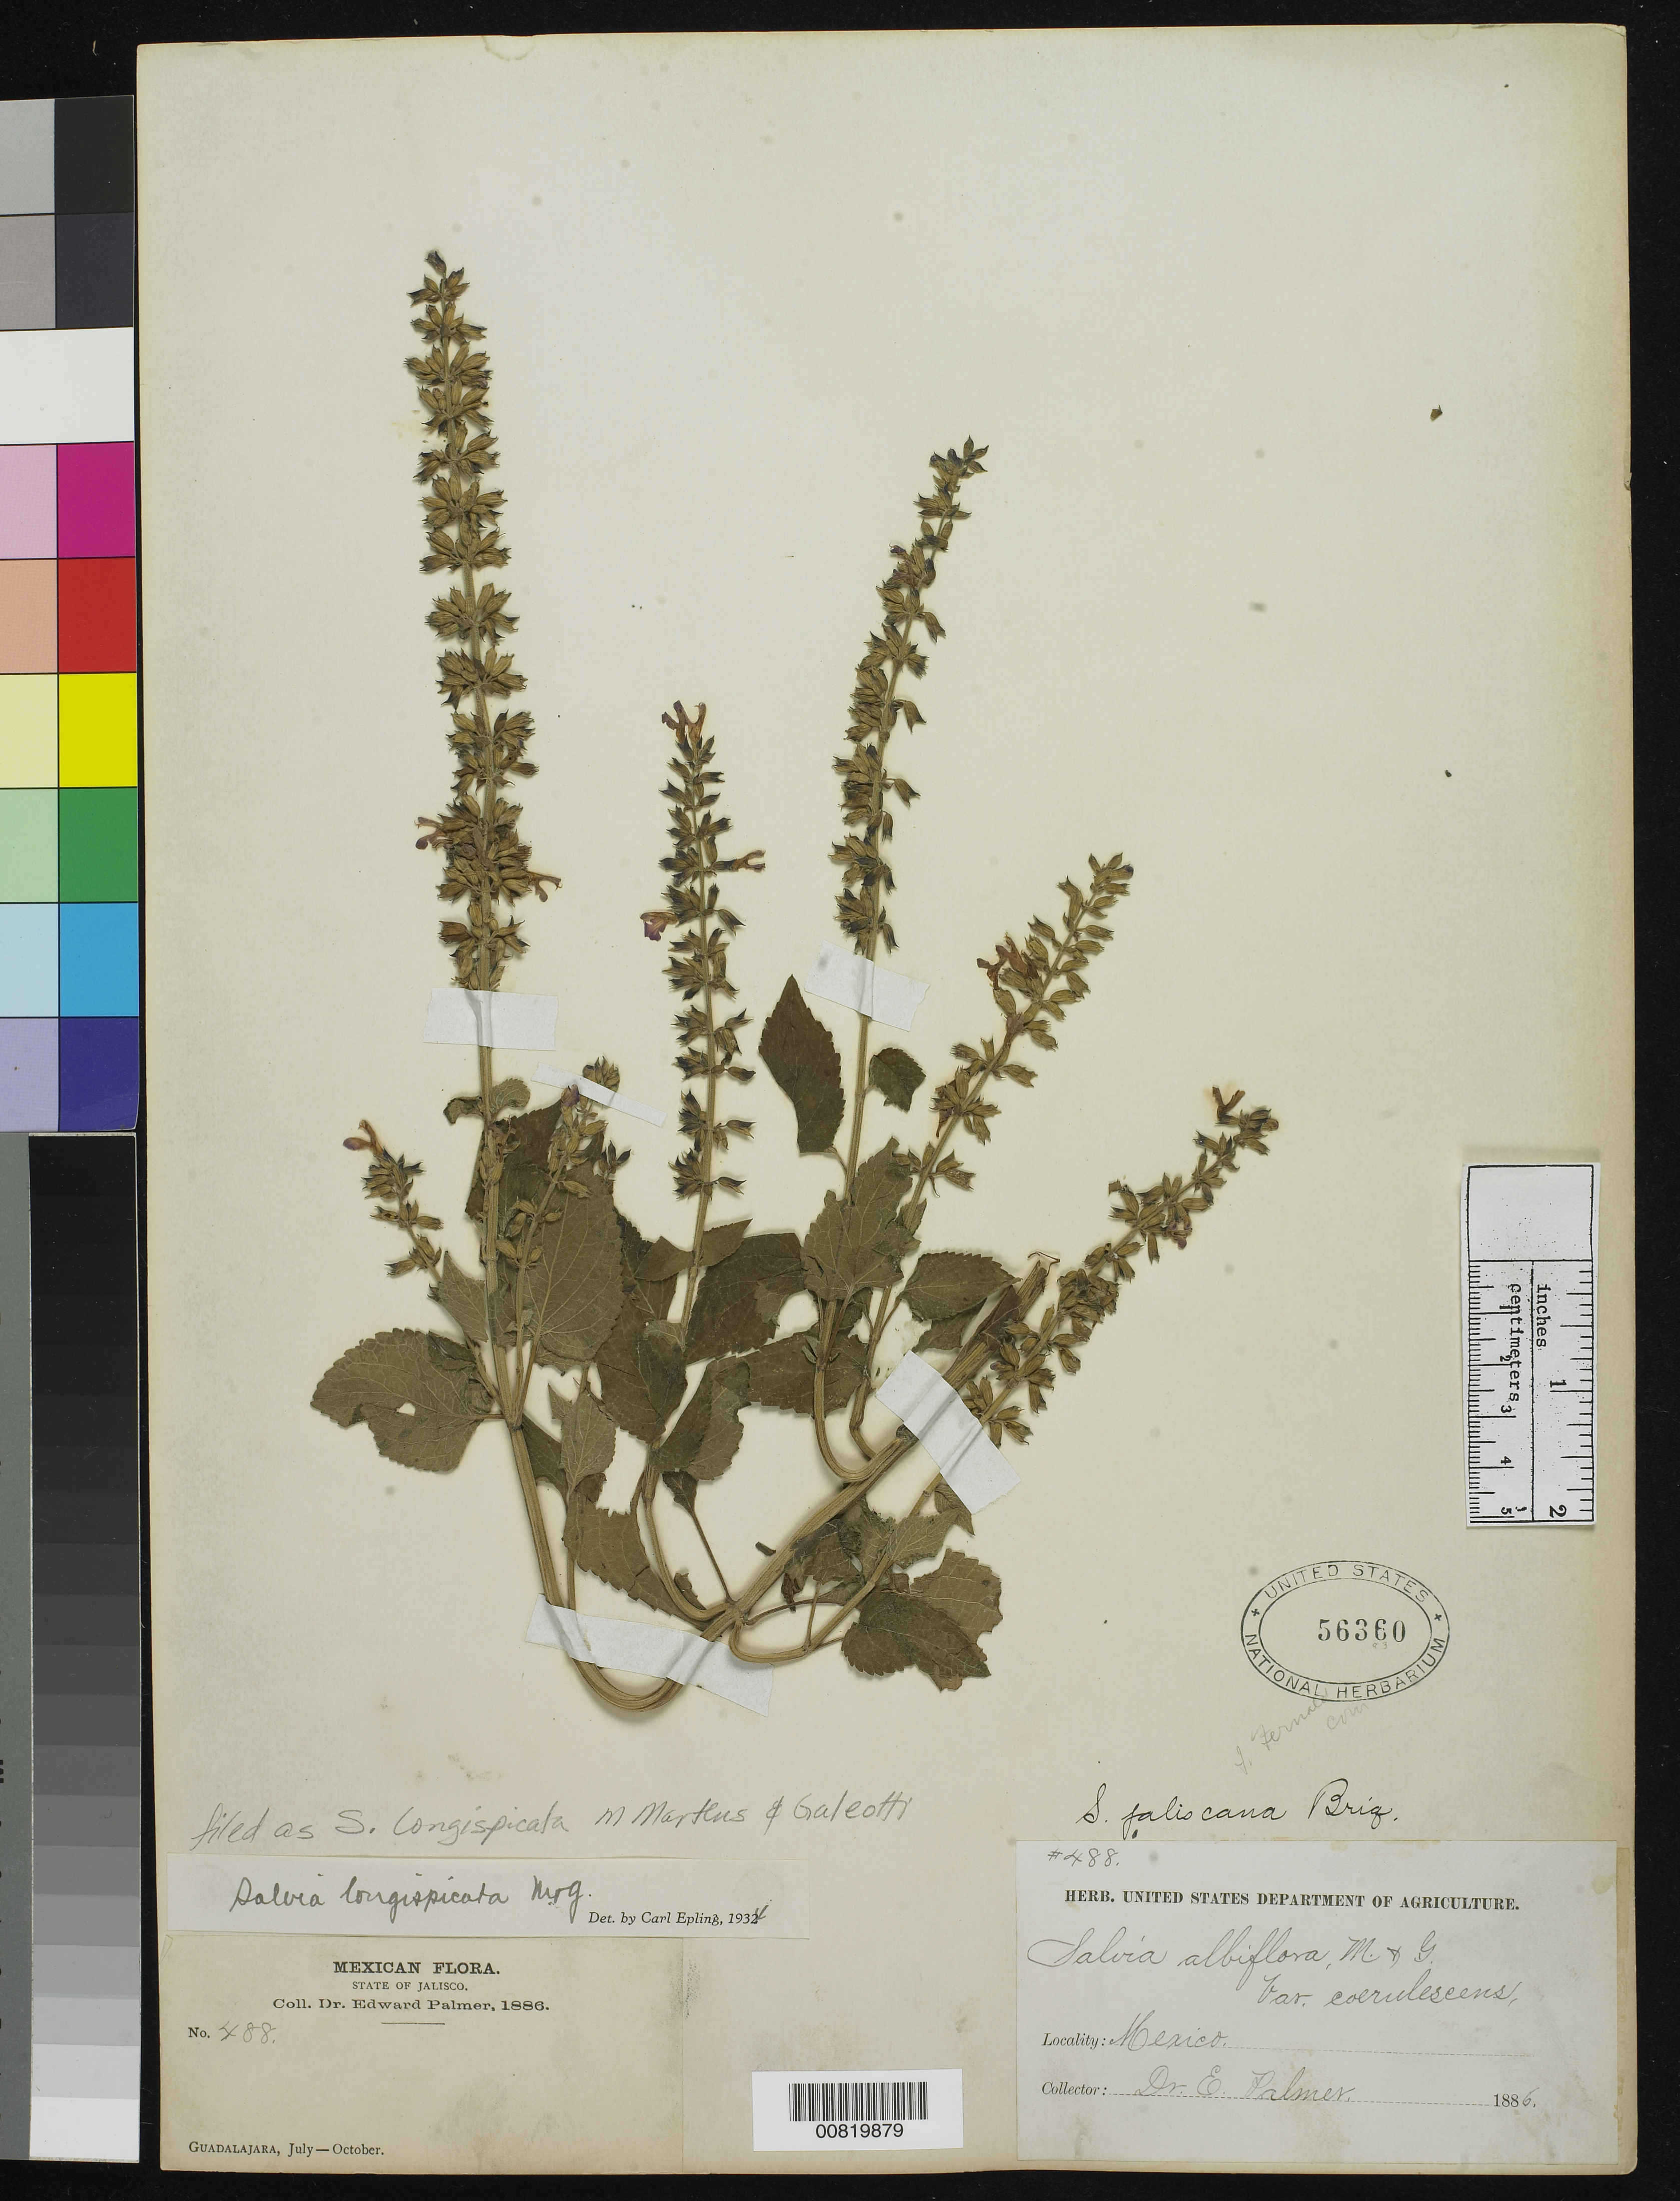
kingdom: Plantae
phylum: Tracheophyta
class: Magnoliopsida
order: Lamiales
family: Lamiaceae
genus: Salvia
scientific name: Salvia longispicata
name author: M. Martens & Galeotti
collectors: E. Palmer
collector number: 488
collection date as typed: Jul 1886 to -- Oct 1886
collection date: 1886-07/1886-10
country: Mexico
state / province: Jalisco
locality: Guadalajara, Jalisco.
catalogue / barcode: US 56360